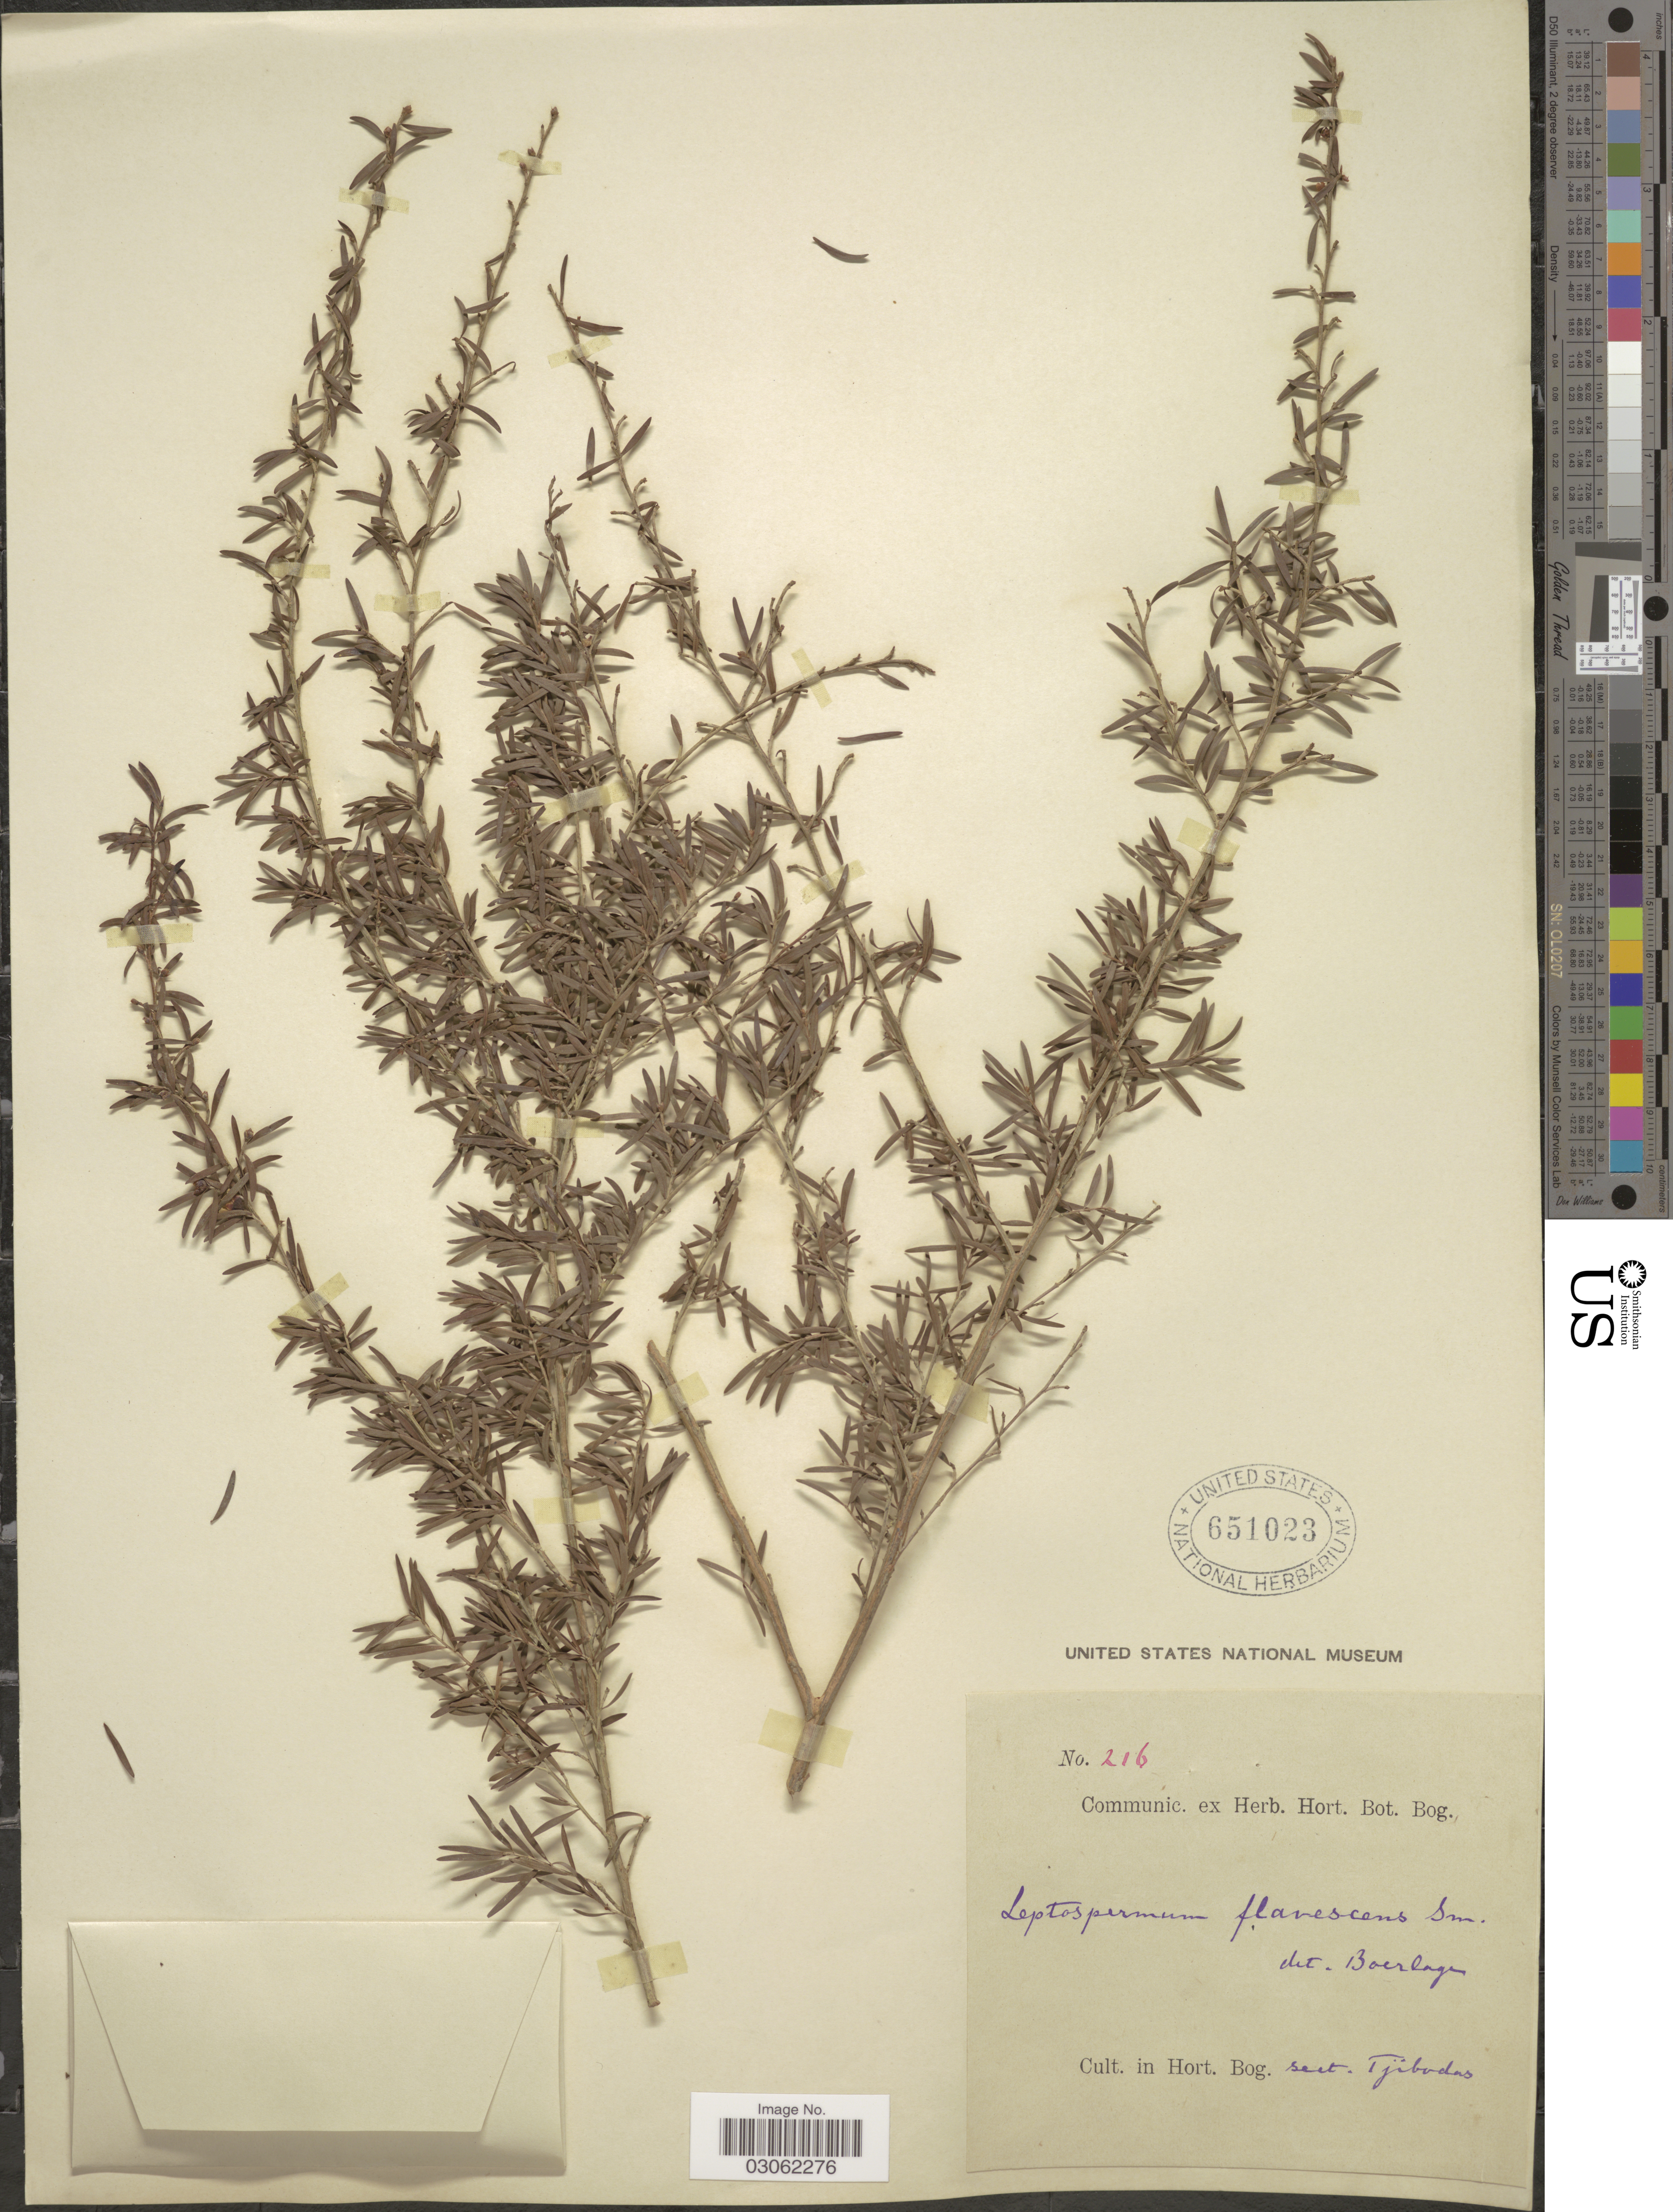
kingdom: Plantae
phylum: Tracheophyta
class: Magnoliopsida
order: Myrtales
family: Myrtaceae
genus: Leptospermum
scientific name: Leptospermum javanicum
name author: Blume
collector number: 216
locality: Cult. in Hort. Bog, sect. Tjibodas.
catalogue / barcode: US 651023